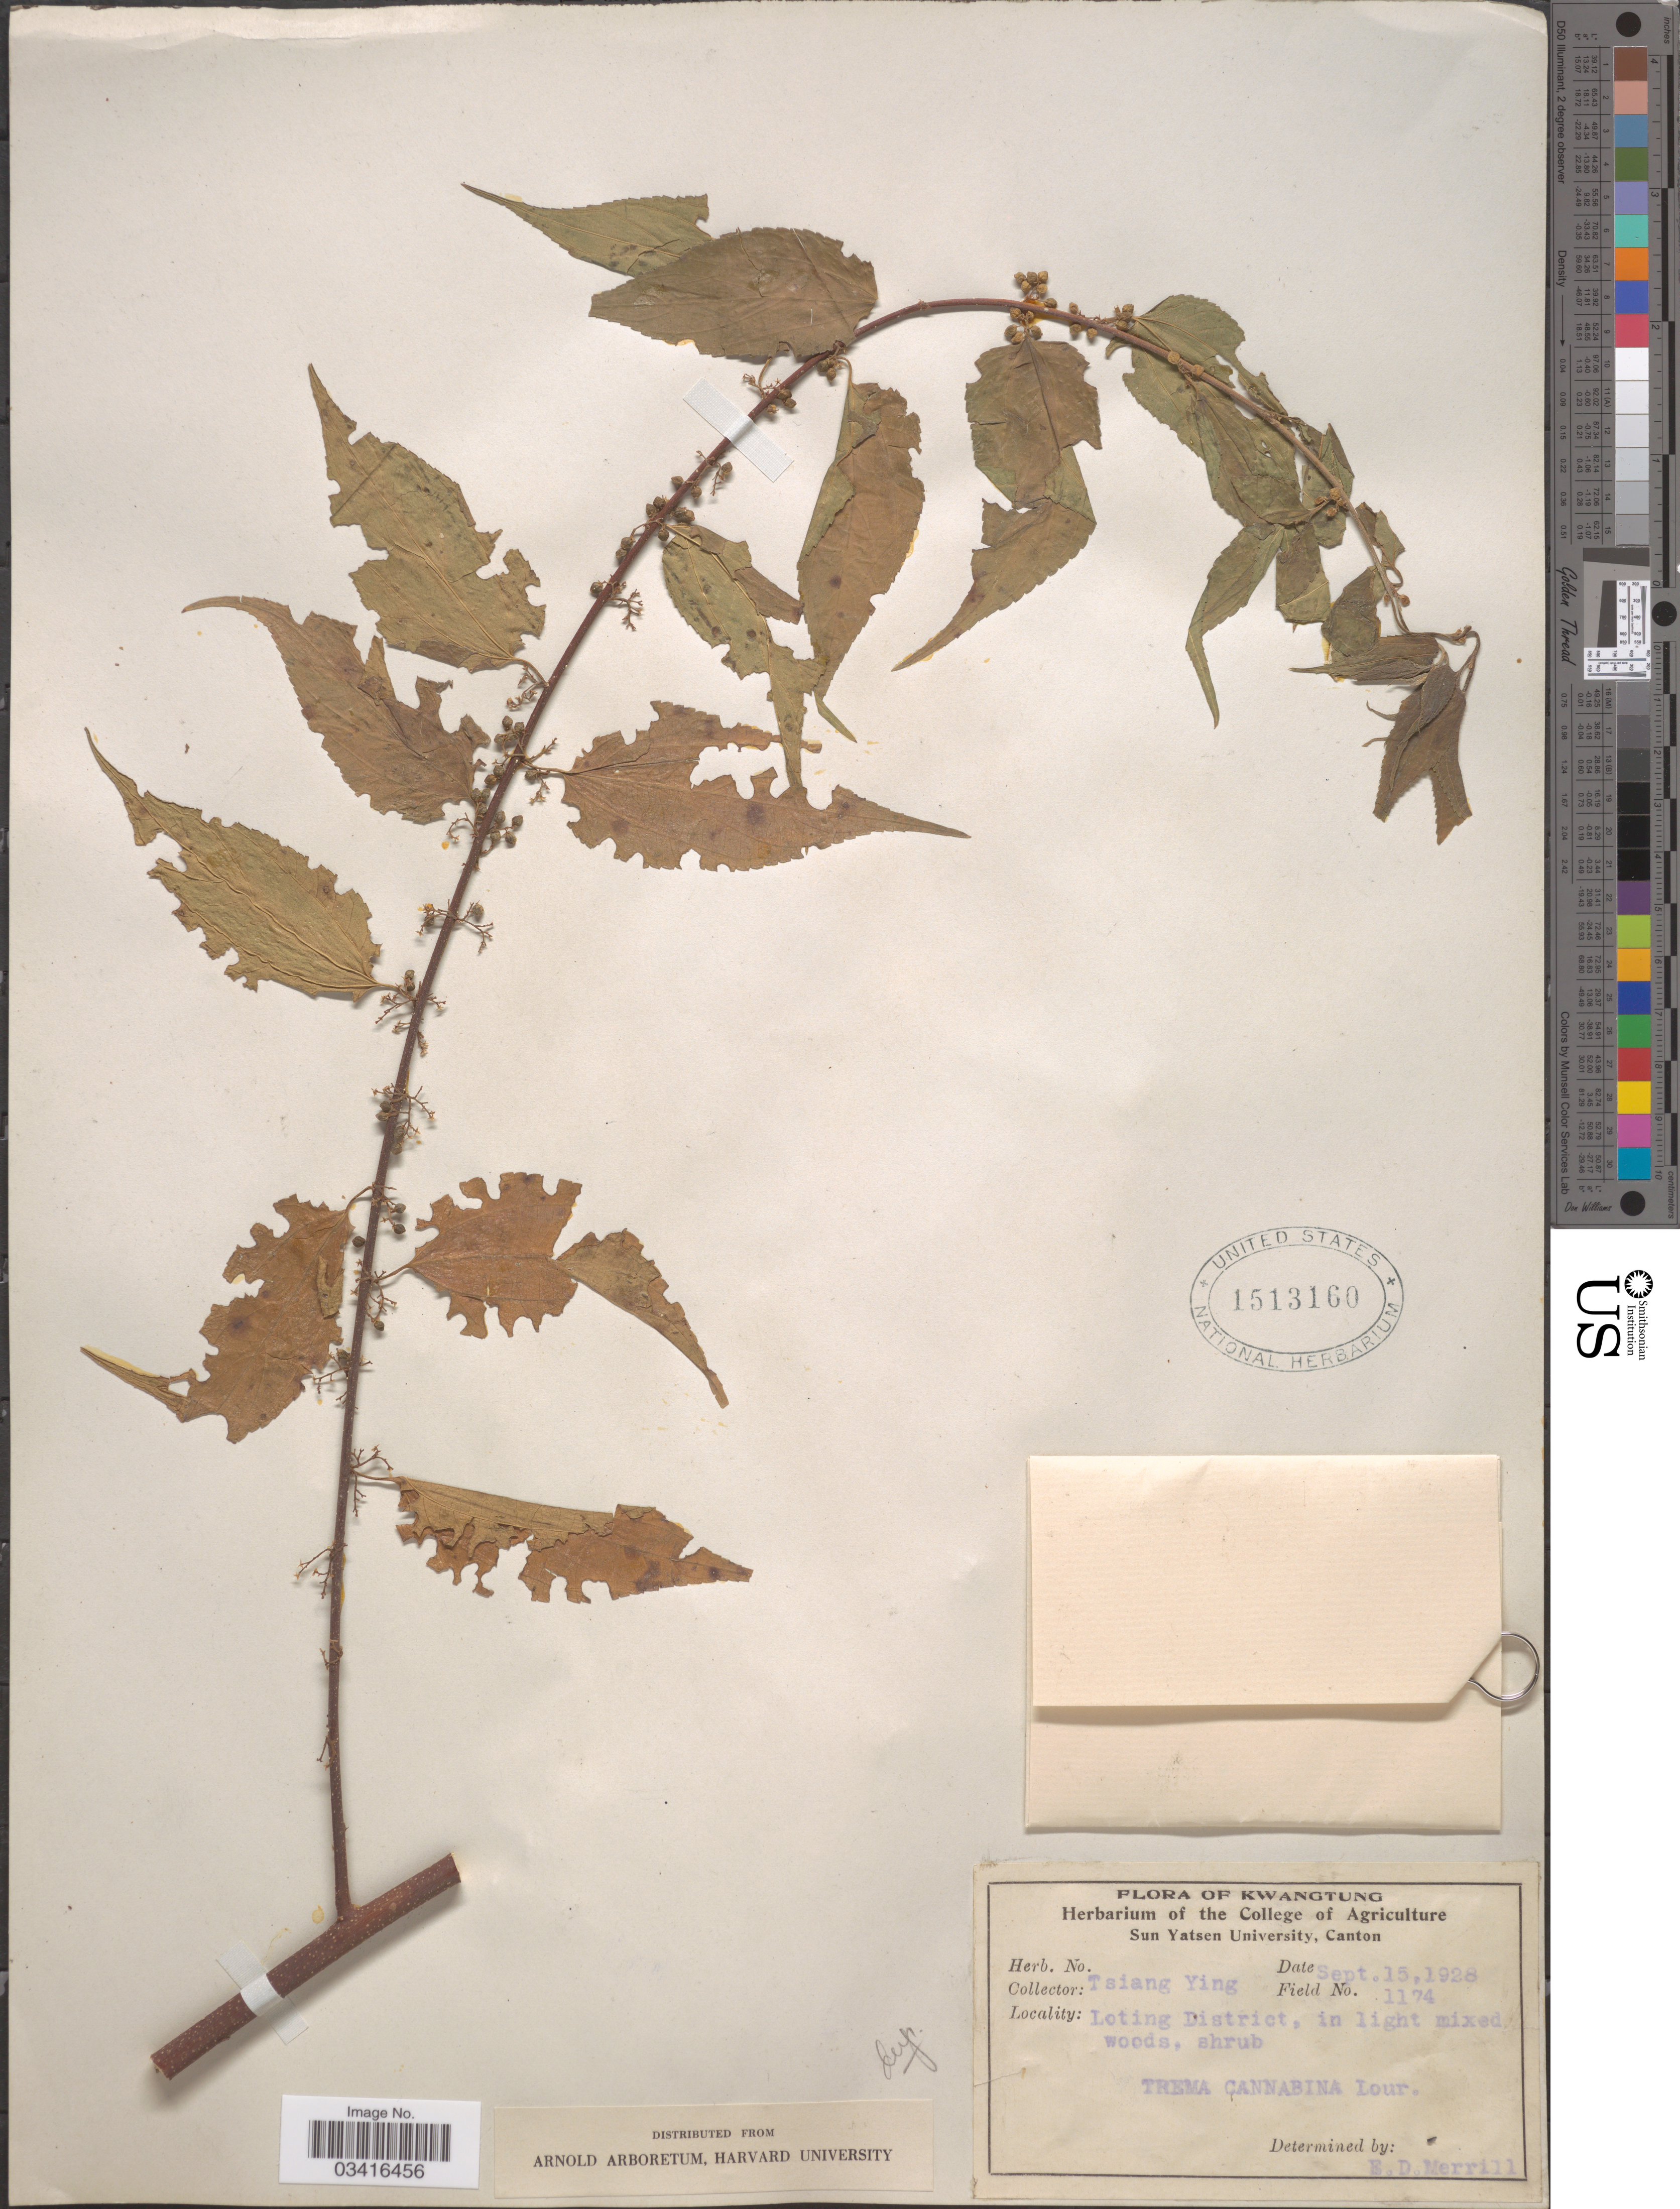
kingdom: Plantae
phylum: Tracheophyta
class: Magnoliopsida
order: Rosales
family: Cannabaceae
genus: Trema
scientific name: Trema cannabina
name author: Lour.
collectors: T. Ying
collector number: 1174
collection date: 1928-09-15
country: China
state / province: Guangdong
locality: Kwangtung. Loting District.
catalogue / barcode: US 1513160